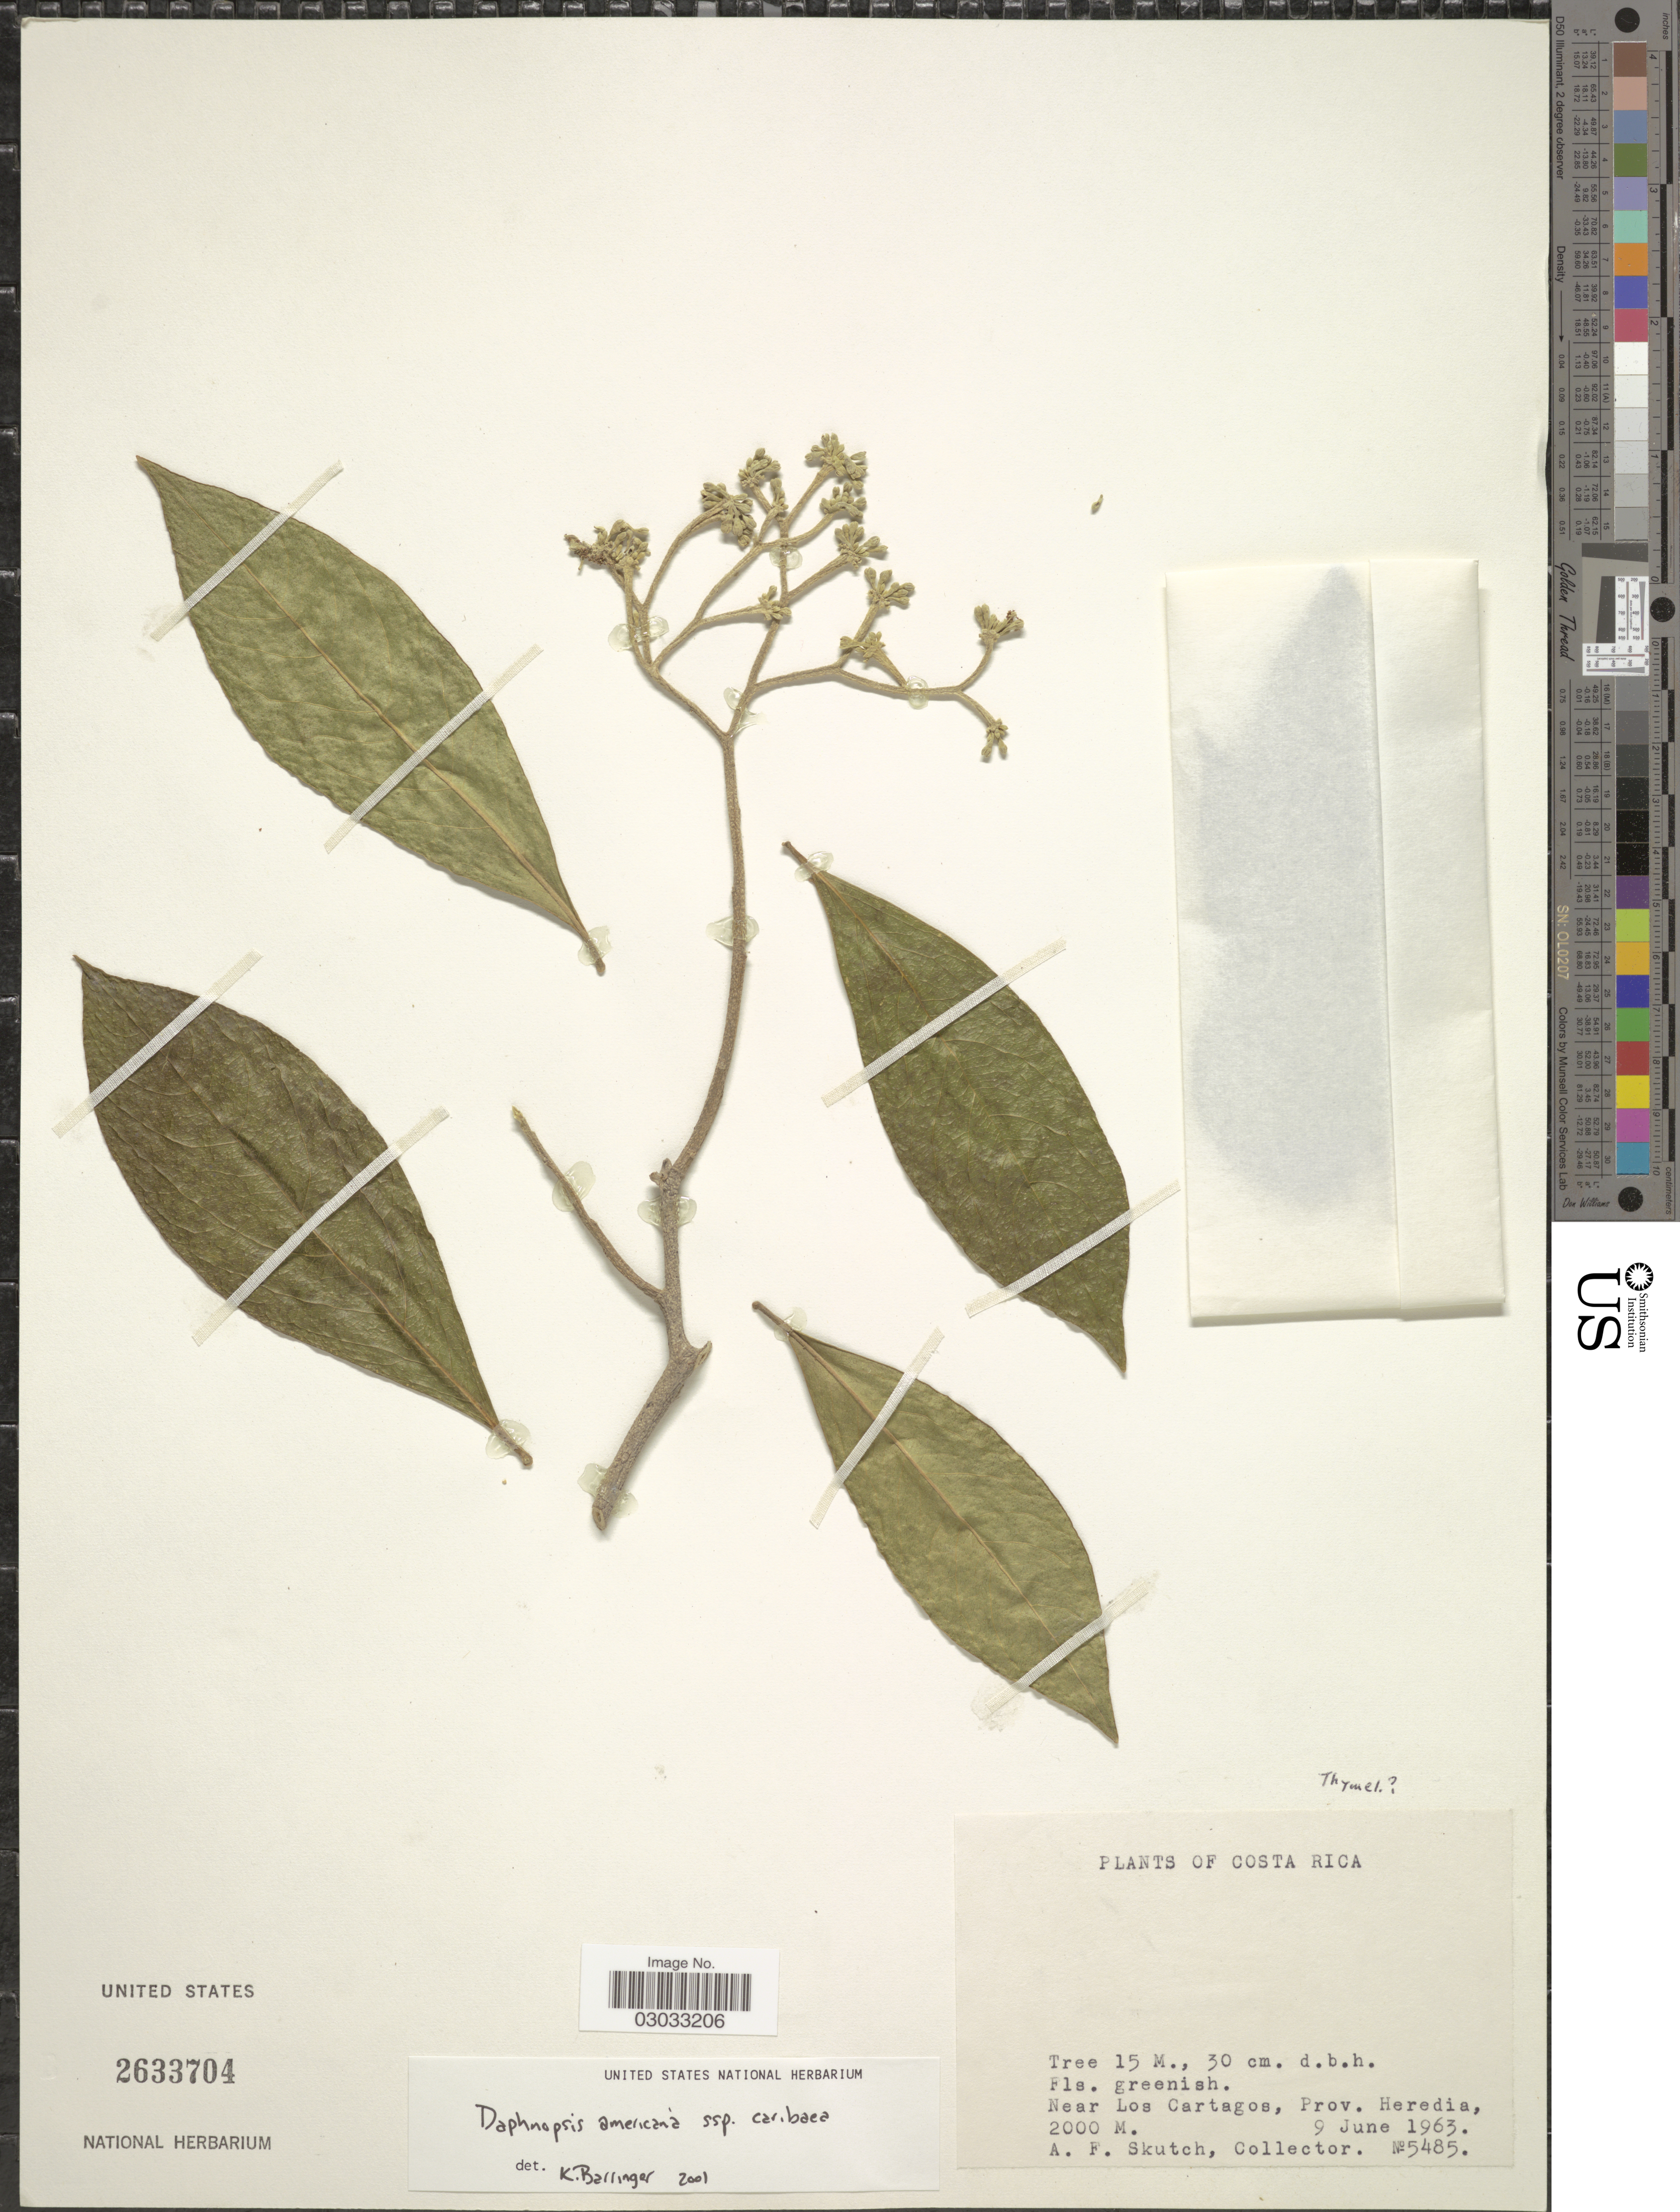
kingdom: Plantae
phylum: Tracheophyta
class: Magnoliopsida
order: Malvales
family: Thymelaeaceae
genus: Daphnopsis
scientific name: Daphnopsis americana subsp. caribaea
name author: (Griseb.) Nevling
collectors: A. F. Skutch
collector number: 5485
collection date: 1963-06-09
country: Costa Rica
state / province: Heredia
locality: Near Los Cartagos.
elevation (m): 2000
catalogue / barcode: US 2633704